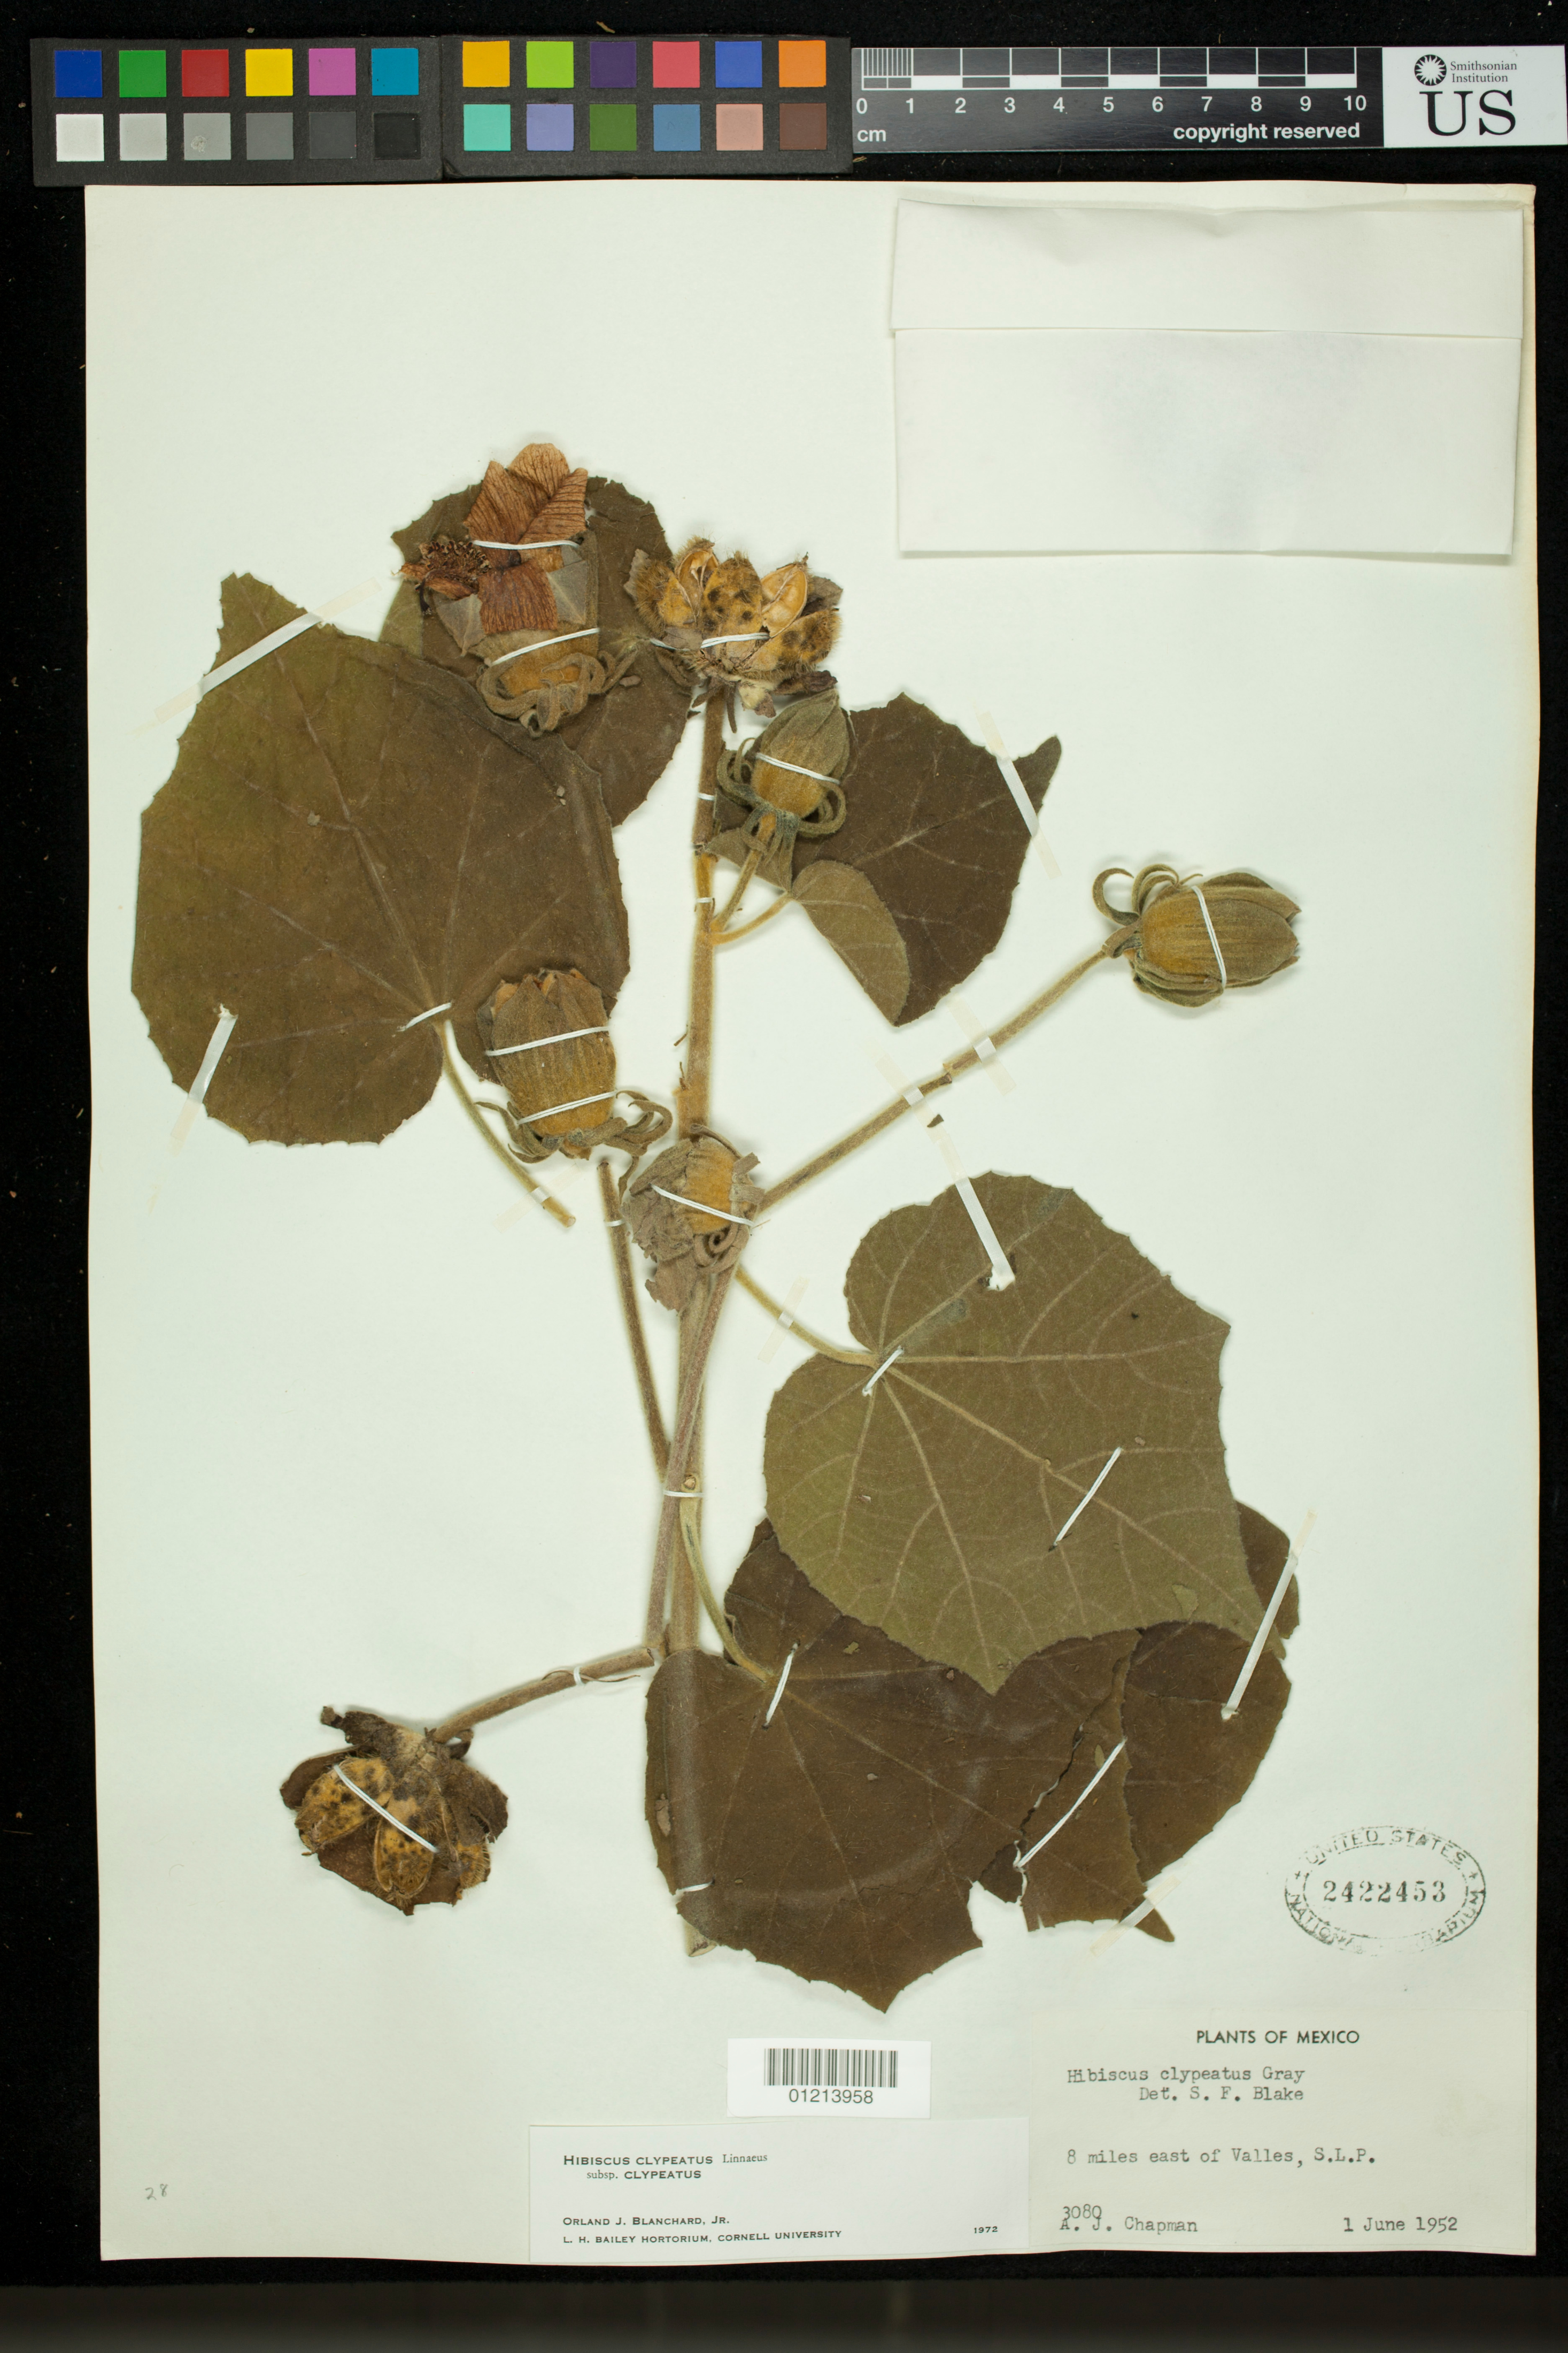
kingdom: Plantae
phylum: Tracheophyta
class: Magnoliopsida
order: Malvales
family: Malvaceae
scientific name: Blanchardia clypeata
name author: (L.) M.M. Hanes & R.L. Barrett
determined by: Dorr, L. J., (BOT), Smithsonian Institution - National Museum of Natural History (UNITED STATES)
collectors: A. J. Chapman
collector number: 3080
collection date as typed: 06 Jan 1952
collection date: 1952-01-06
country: Mexico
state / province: San Luis Potosí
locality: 8 miles east of Valles, S.L.P.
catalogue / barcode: US 2422453